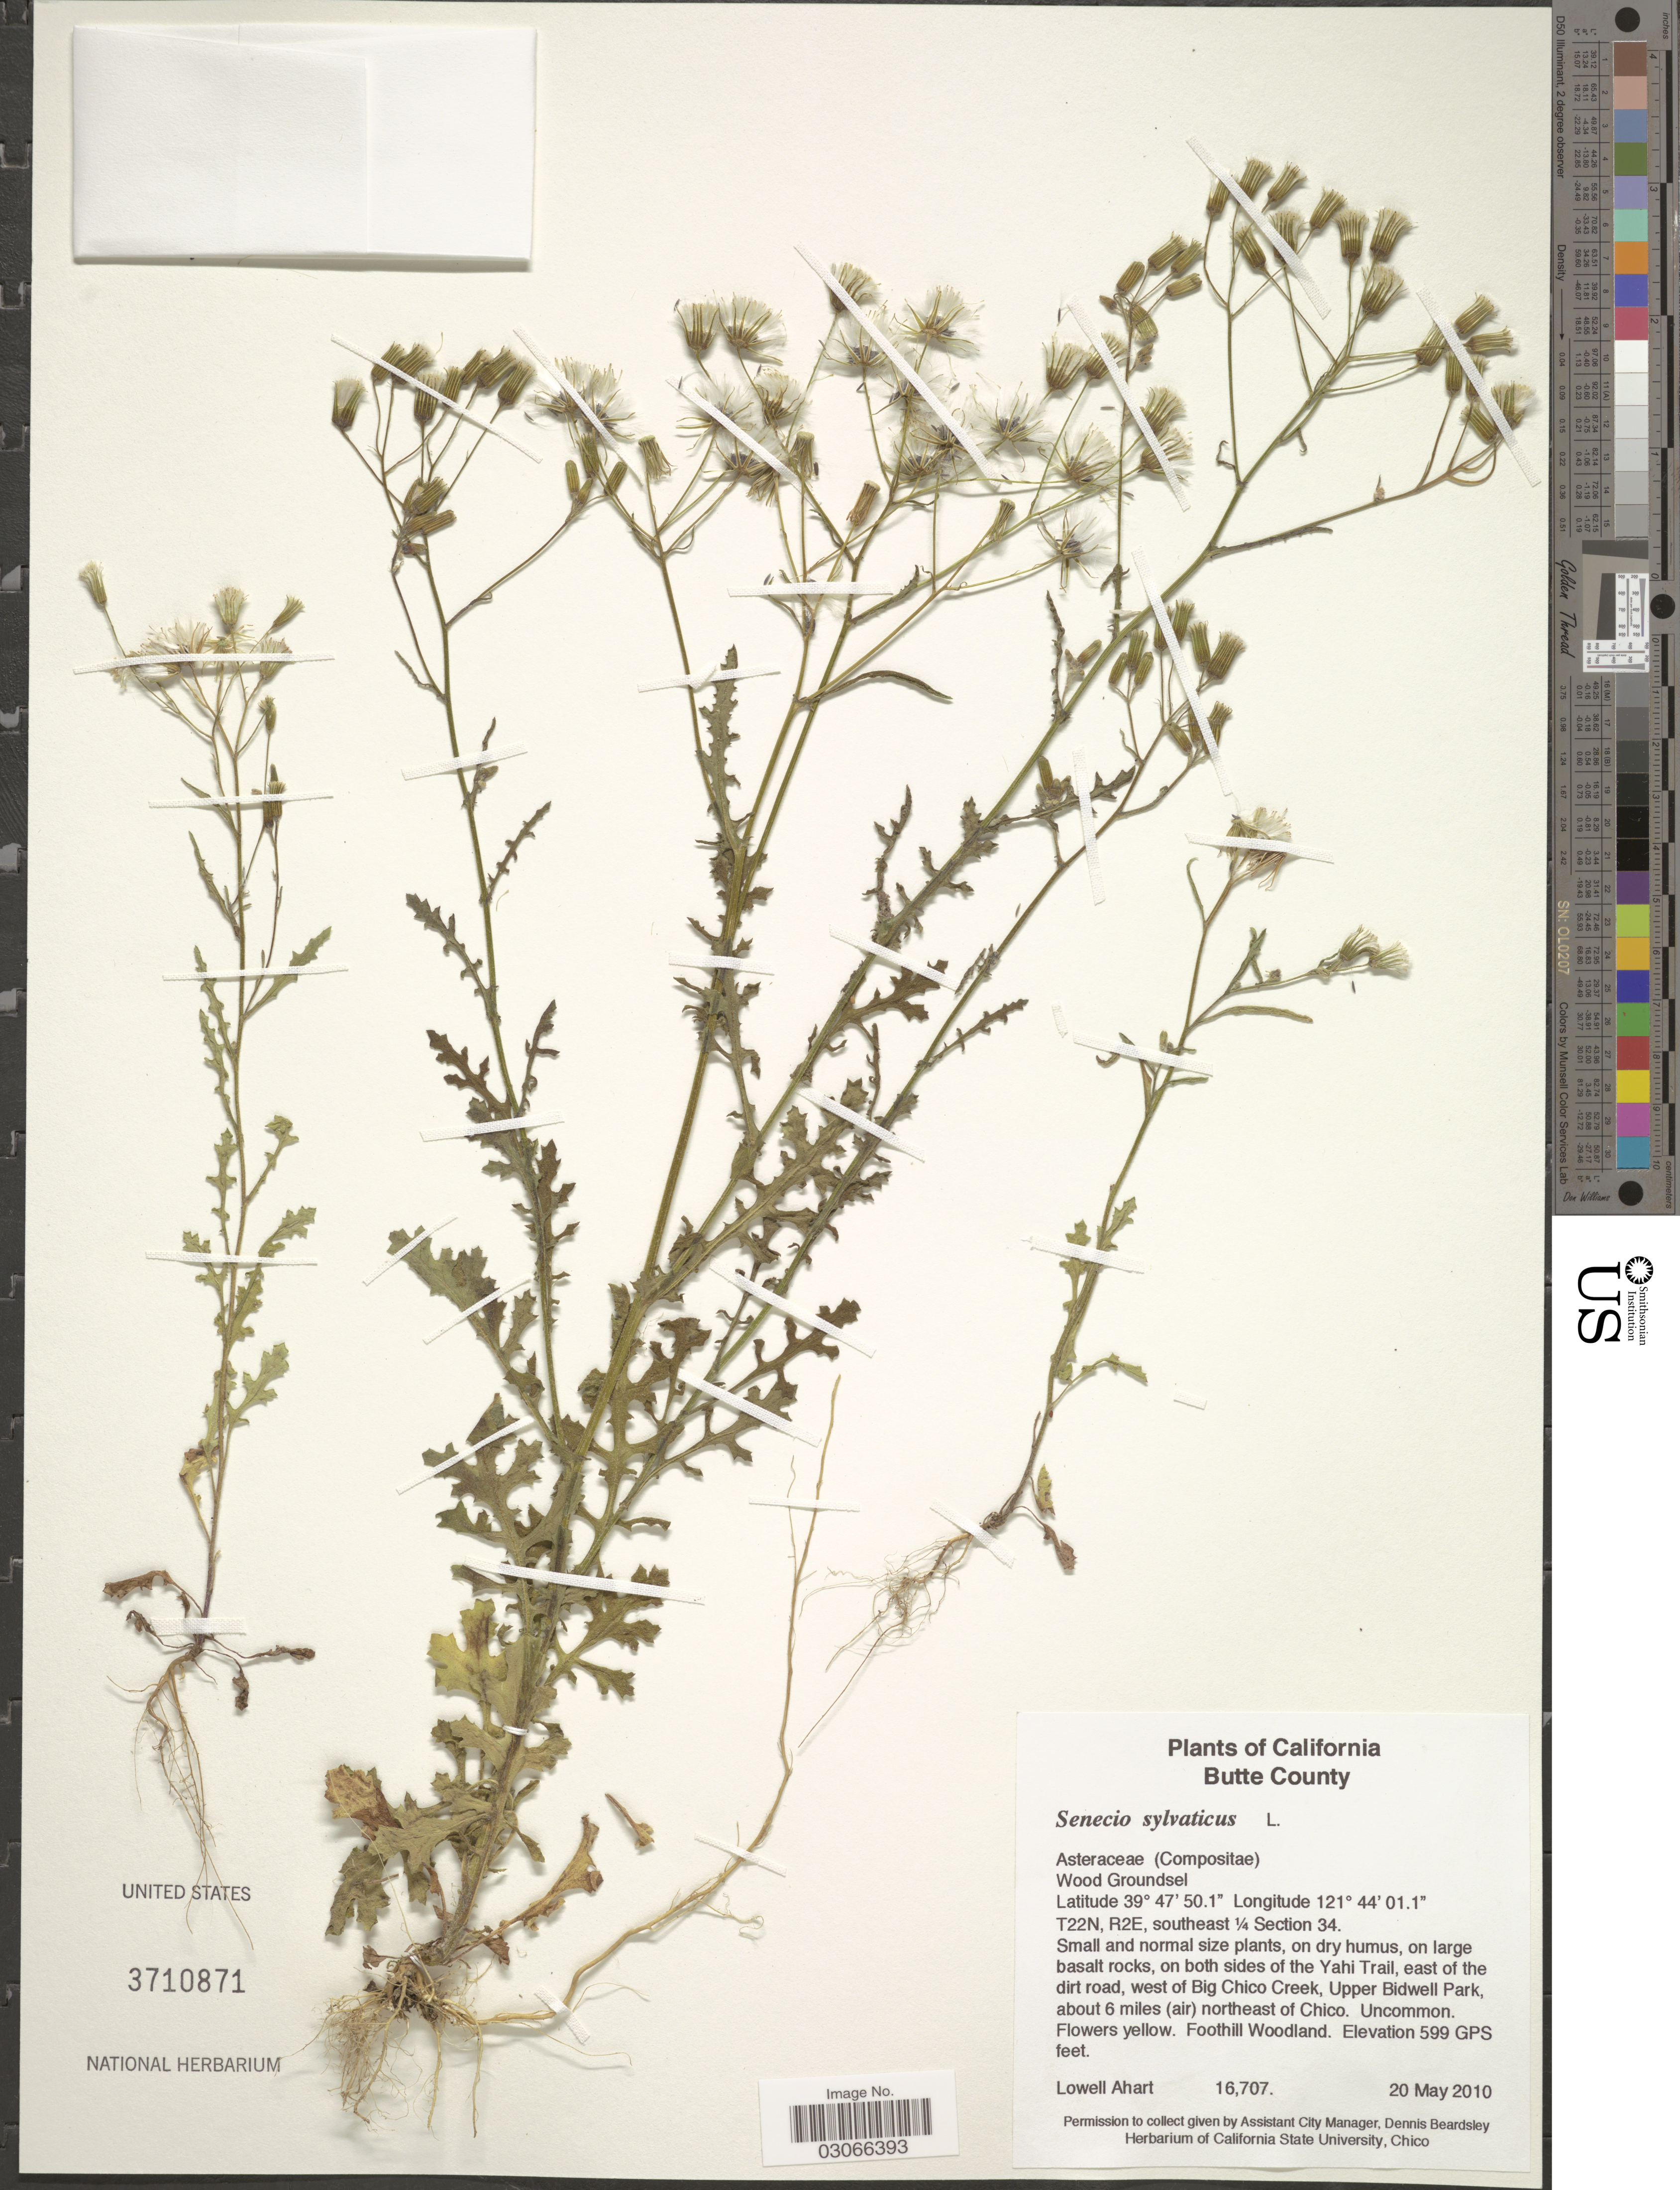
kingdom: Plantae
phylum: Tracheophyta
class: Magnoliopsida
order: Asterales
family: Asteraceae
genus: Senecio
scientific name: Senecio sylvaticus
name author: L.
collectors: L. Ahart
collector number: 16707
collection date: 2010-05-20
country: United States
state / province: California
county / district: Butte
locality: Butte County. T22N, R2E, southeast ¼ Section 34. On both sides of the Yahi Trail, east of the dirt road, west of Big Choco Creek, Upper Bidwell Park, about 6 miles (air) northeast of Chico.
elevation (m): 183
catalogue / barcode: US 3710871